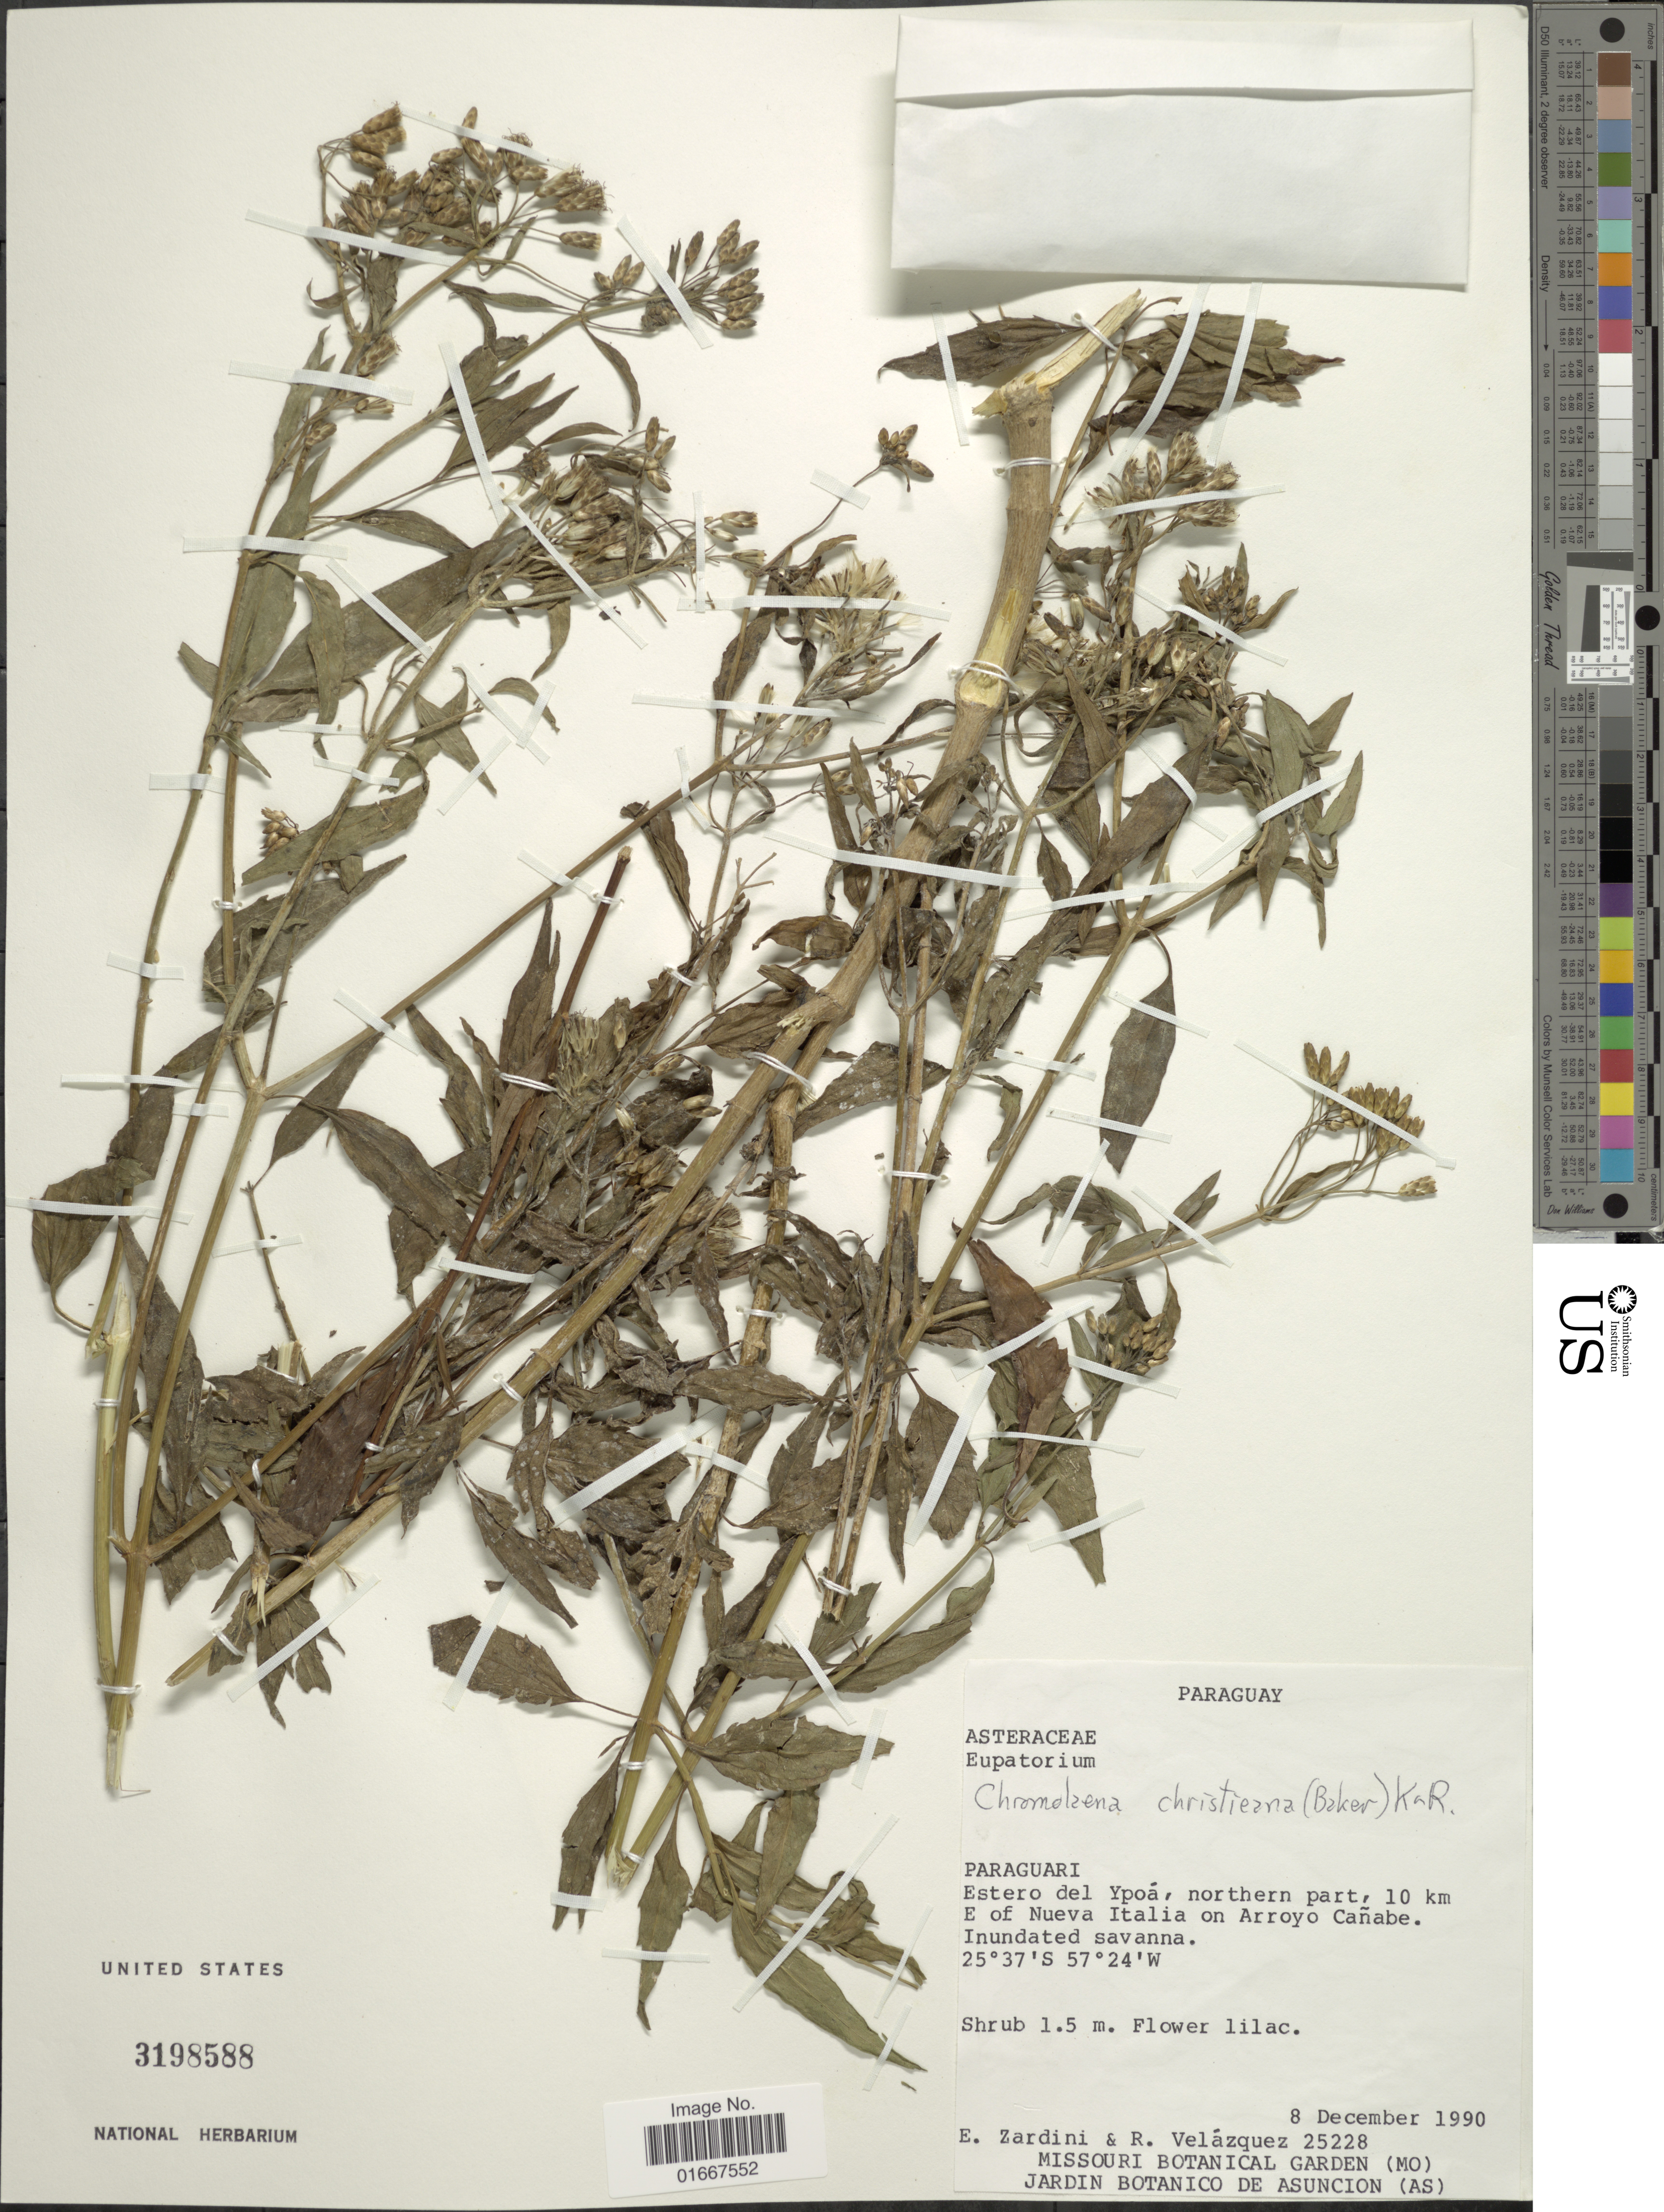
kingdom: Plantae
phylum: Tracheophyta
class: Magnoliopsida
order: Asterales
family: Asteraceae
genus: Chromolaena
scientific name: Chromolaena christieana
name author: (Baker) R.M. King & H. Rob.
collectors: E. M. Zardini & R. Velázquez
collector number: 25228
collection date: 1990-12-08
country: Paraguay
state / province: Paraguari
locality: Estero del Ypoa, northern part, 10 km E of Nevia Italia on Arroyo Canabe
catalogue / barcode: US 3198588